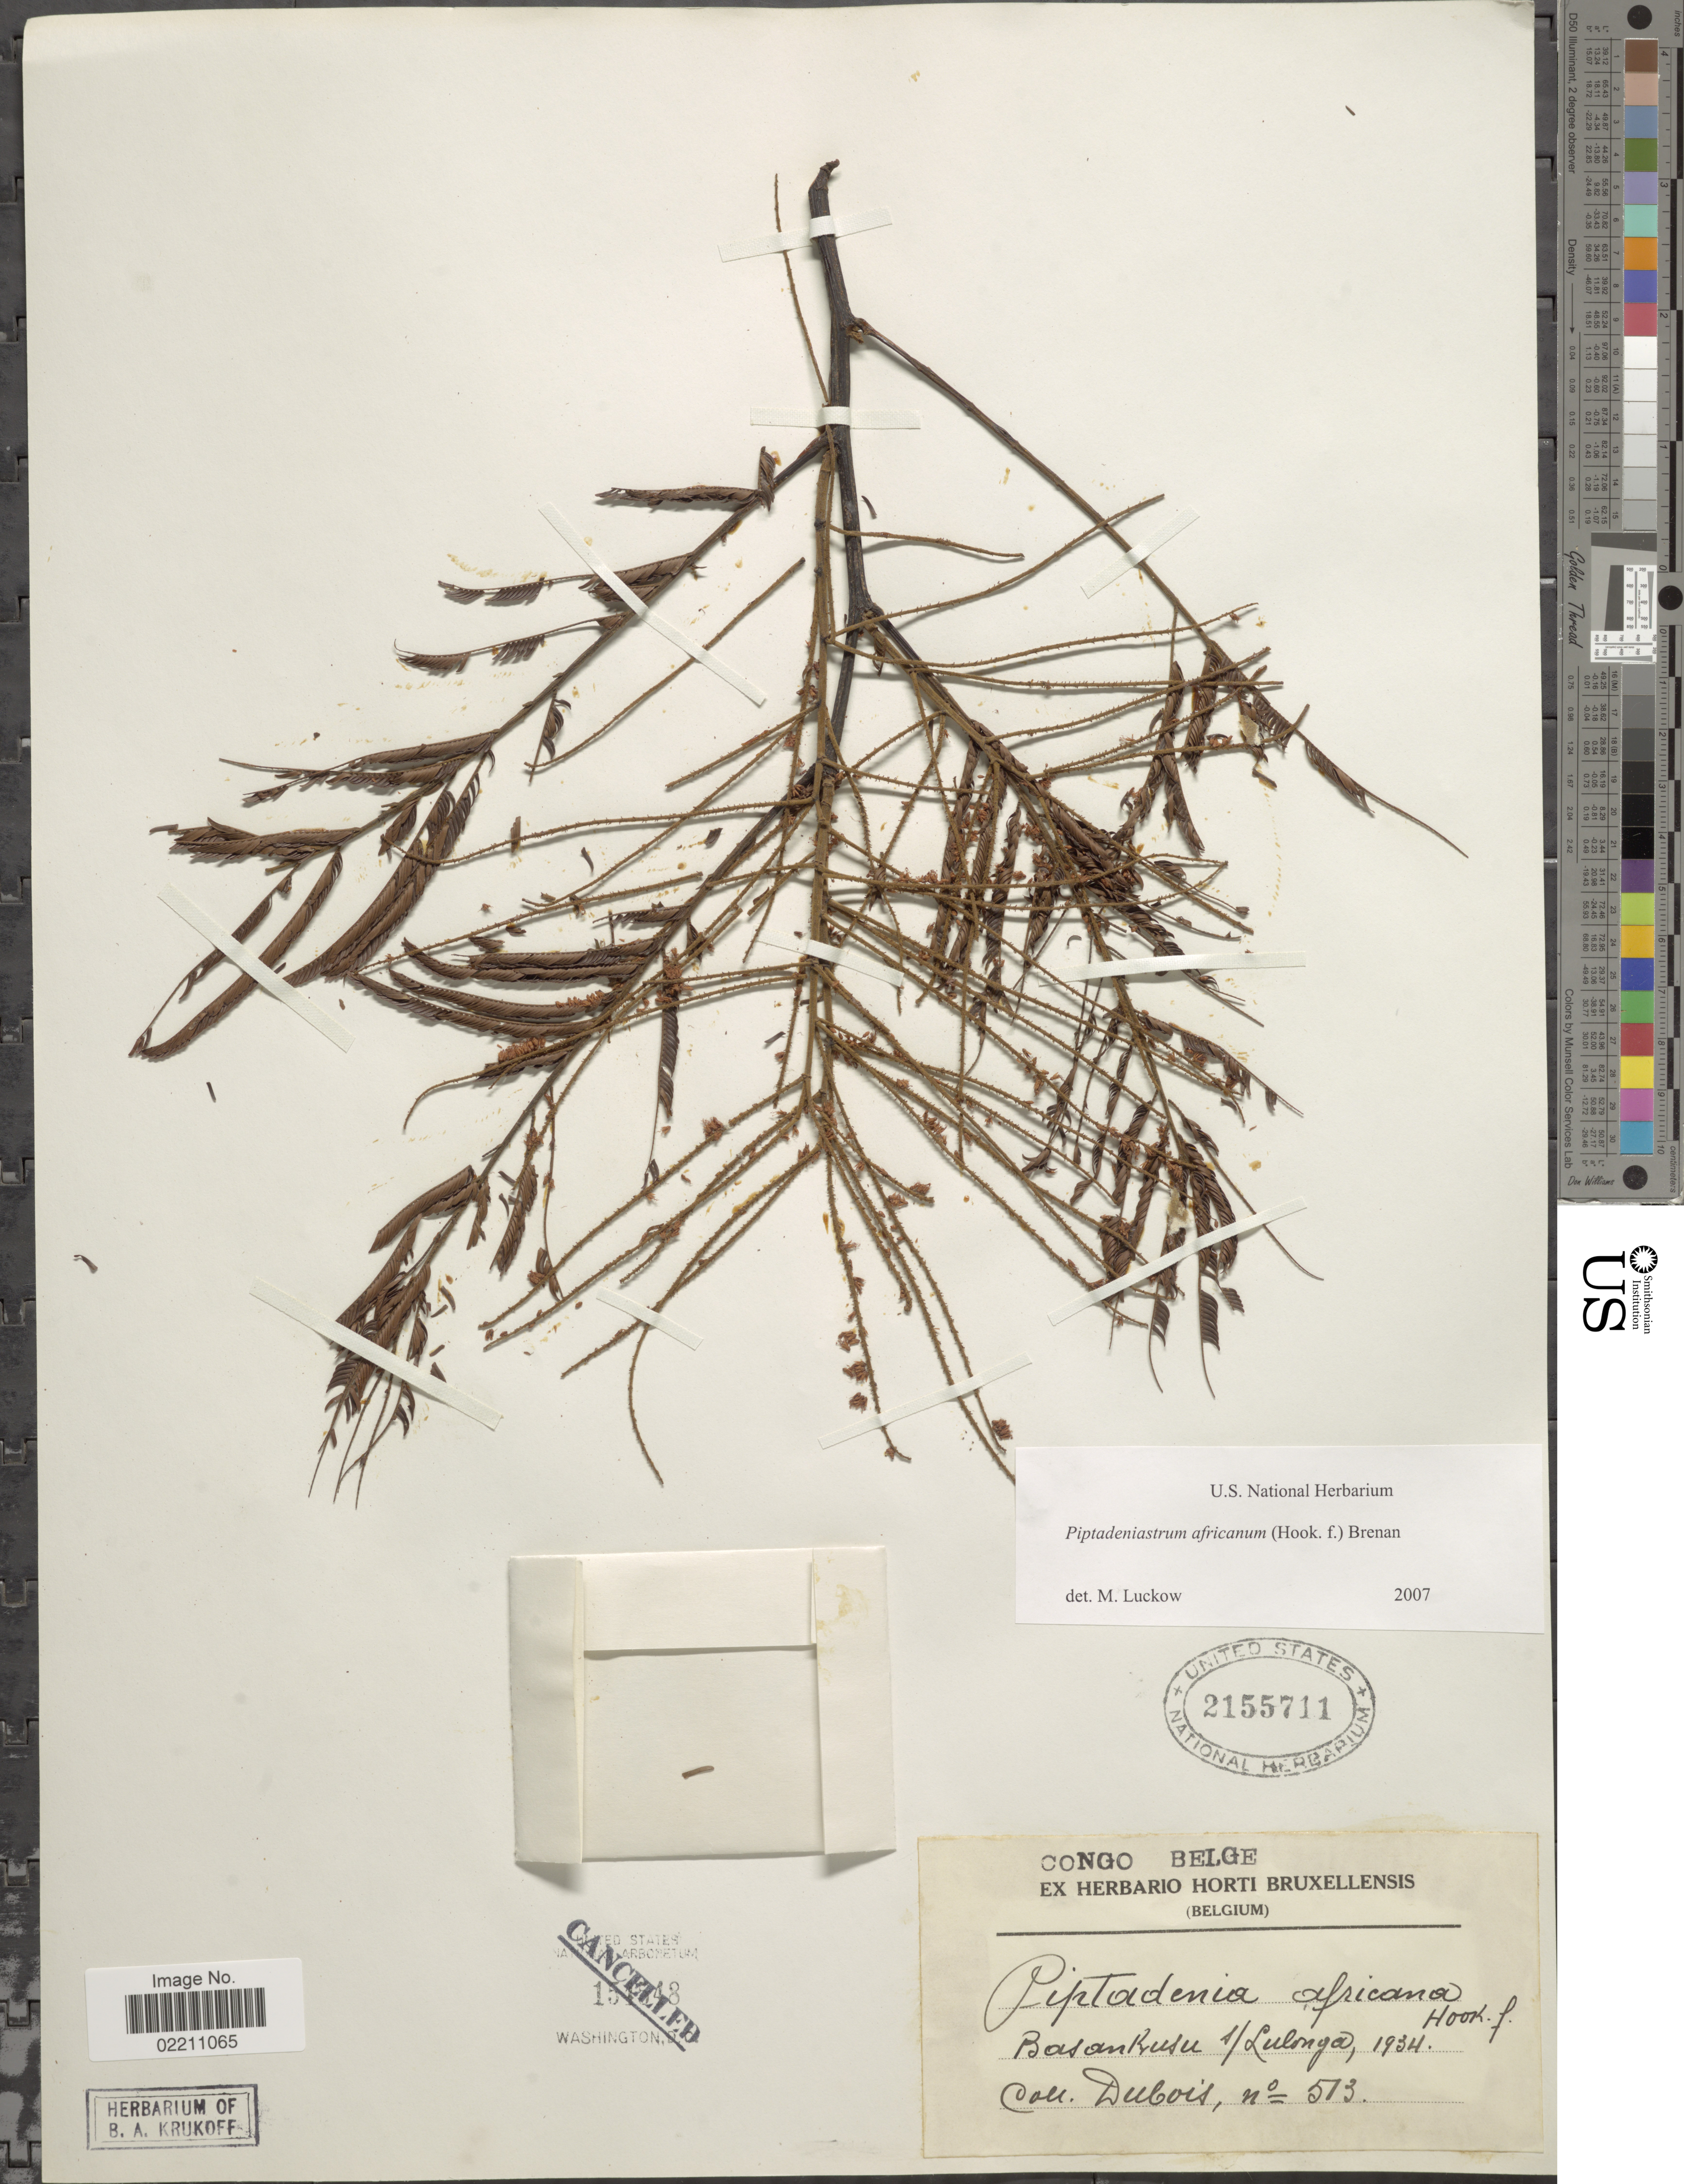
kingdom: Plantae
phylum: Tracheophyta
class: Magnoliopsida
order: Fabales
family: Fabaceae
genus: Piptadeniastrum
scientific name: Piptadeniastrum africanum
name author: (Hook. f.) Brenan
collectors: -. Dubois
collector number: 513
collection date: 1934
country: Congo, Democratic Republic of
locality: Basankusu s/Lulonga.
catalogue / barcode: US 2155711